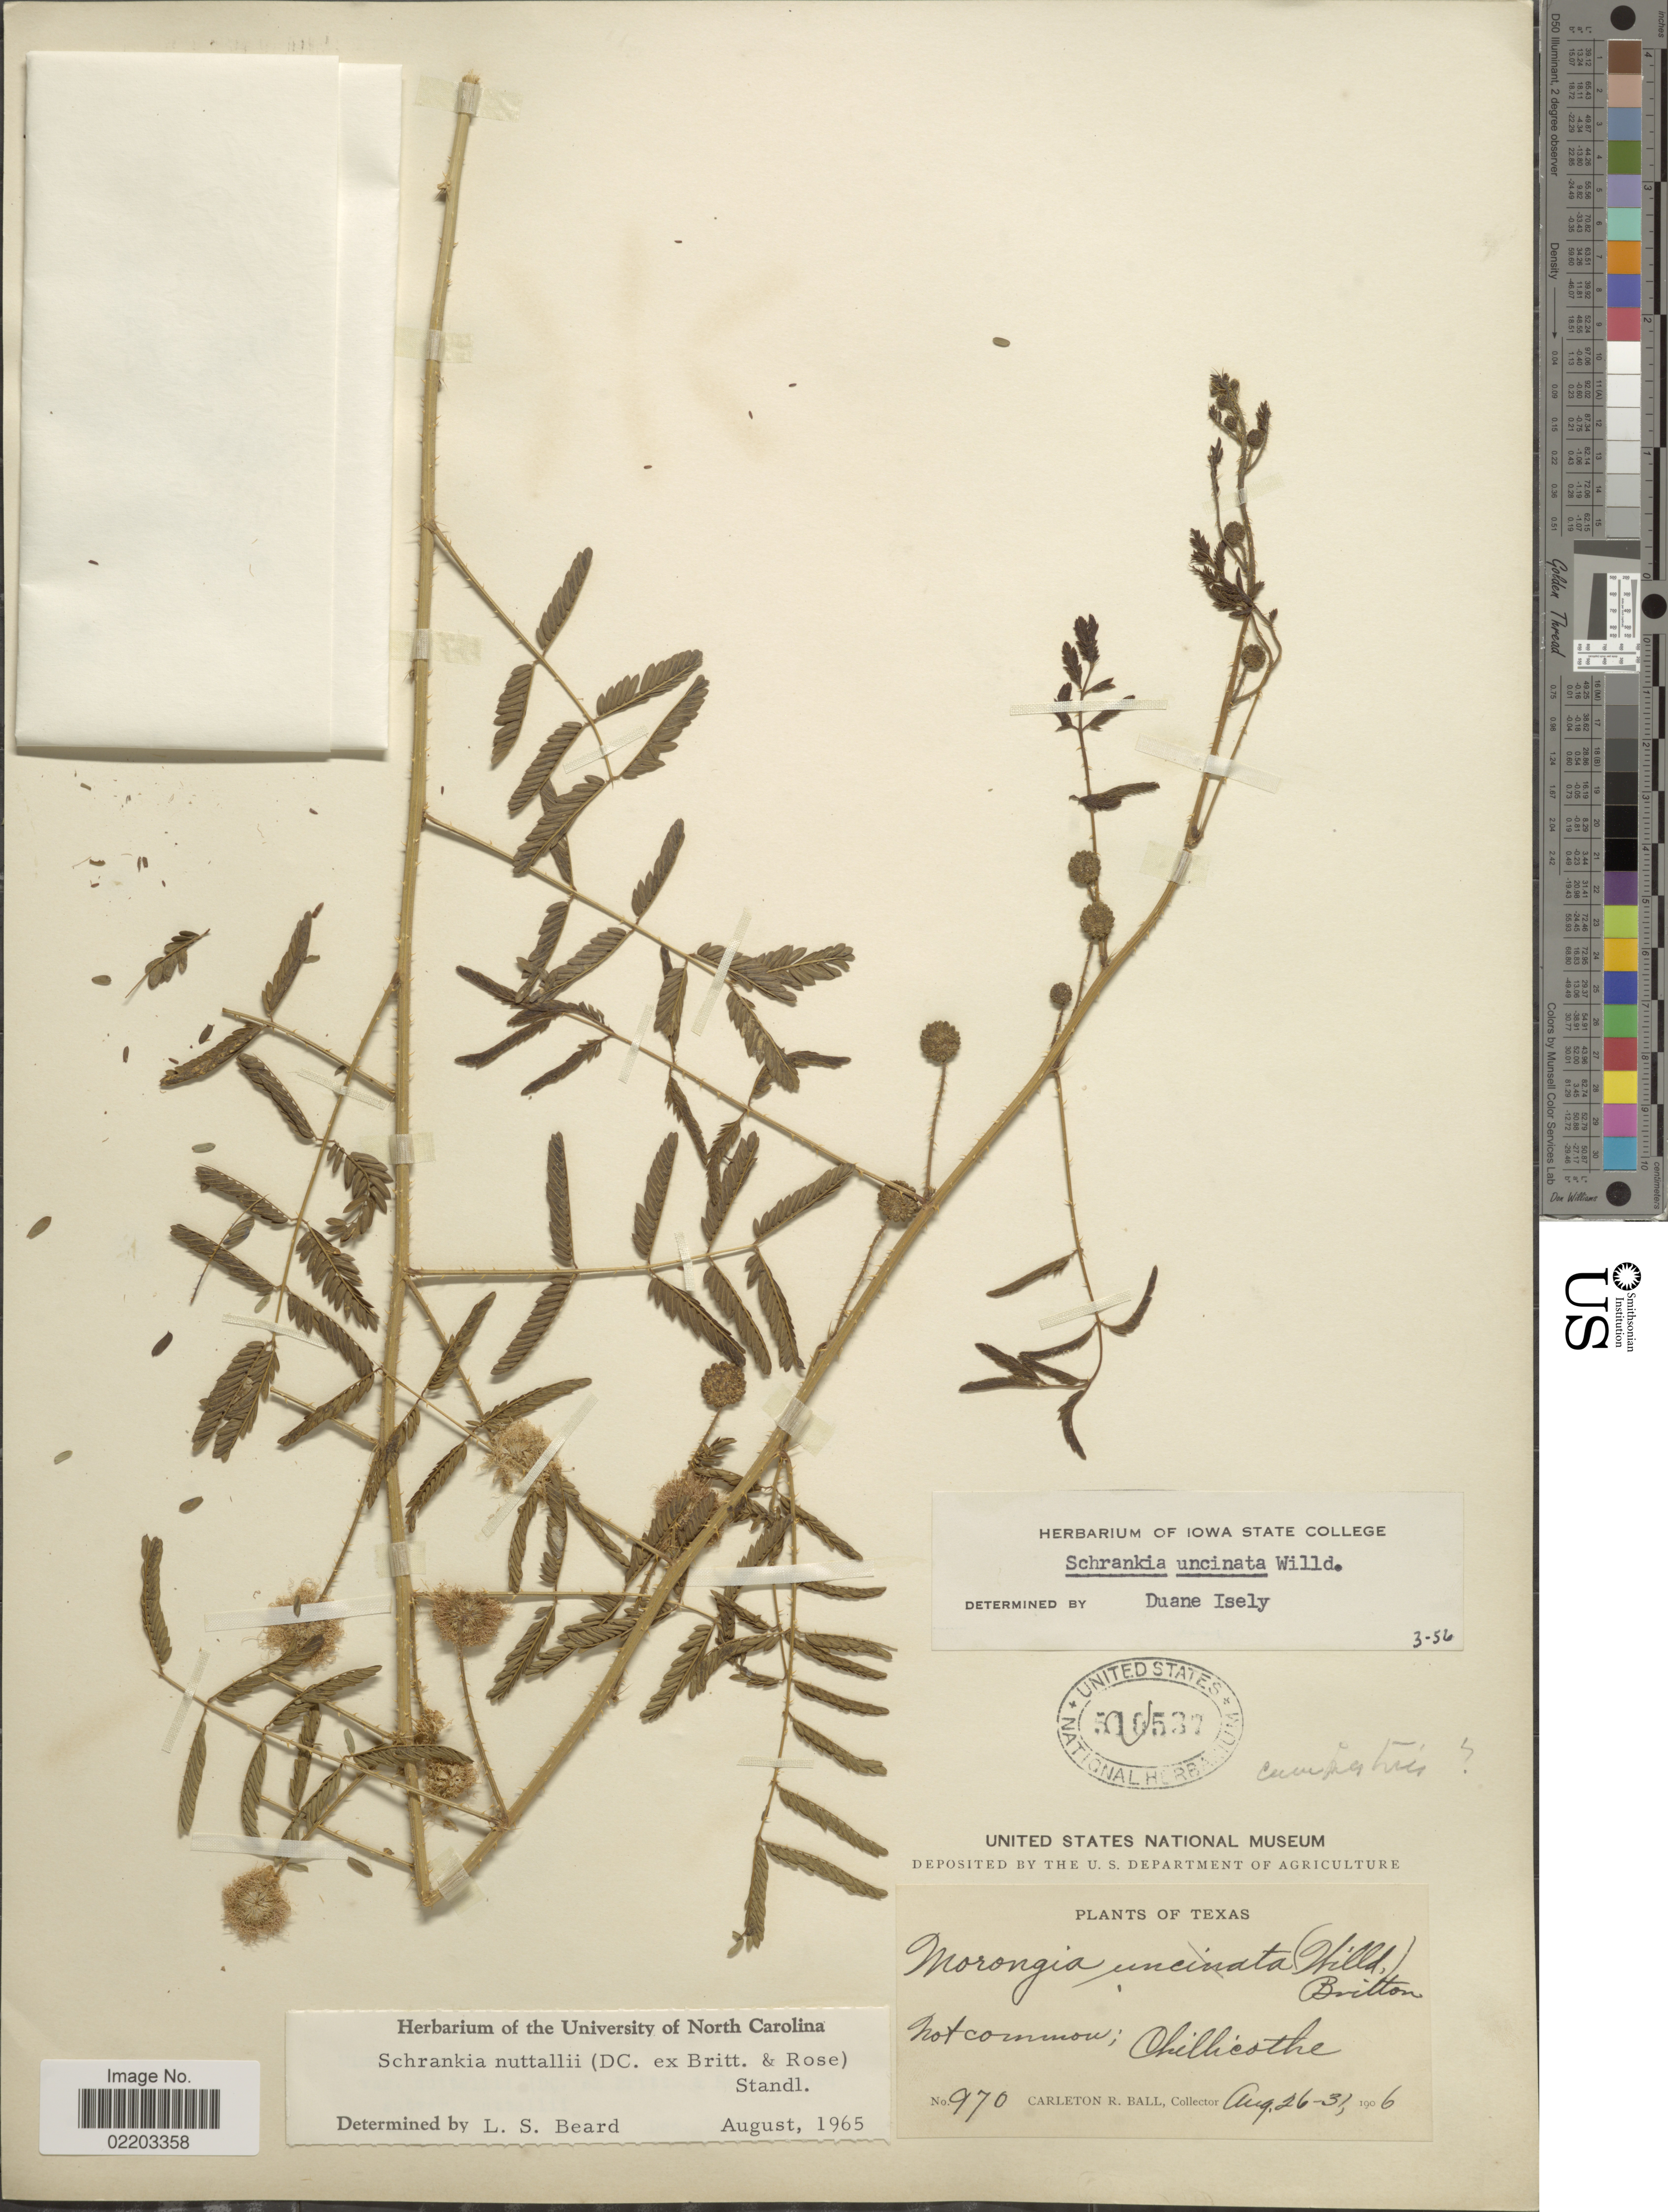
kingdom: Plantae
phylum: Tracheophyta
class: Magnoliopsida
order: Fabales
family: Fabaceae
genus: Mimosa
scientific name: Mimosa nuttallii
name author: (DC.) B.L. Turner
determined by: Strong, M. T., (US), Smithsonian Institution - National Museum of Natural History (UNITED STATES)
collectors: C. R. Ball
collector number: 970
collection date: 1906-08-26/1906-08-31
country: United States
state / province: Texas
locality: Not common; Chillicothe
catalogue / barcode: US 590537